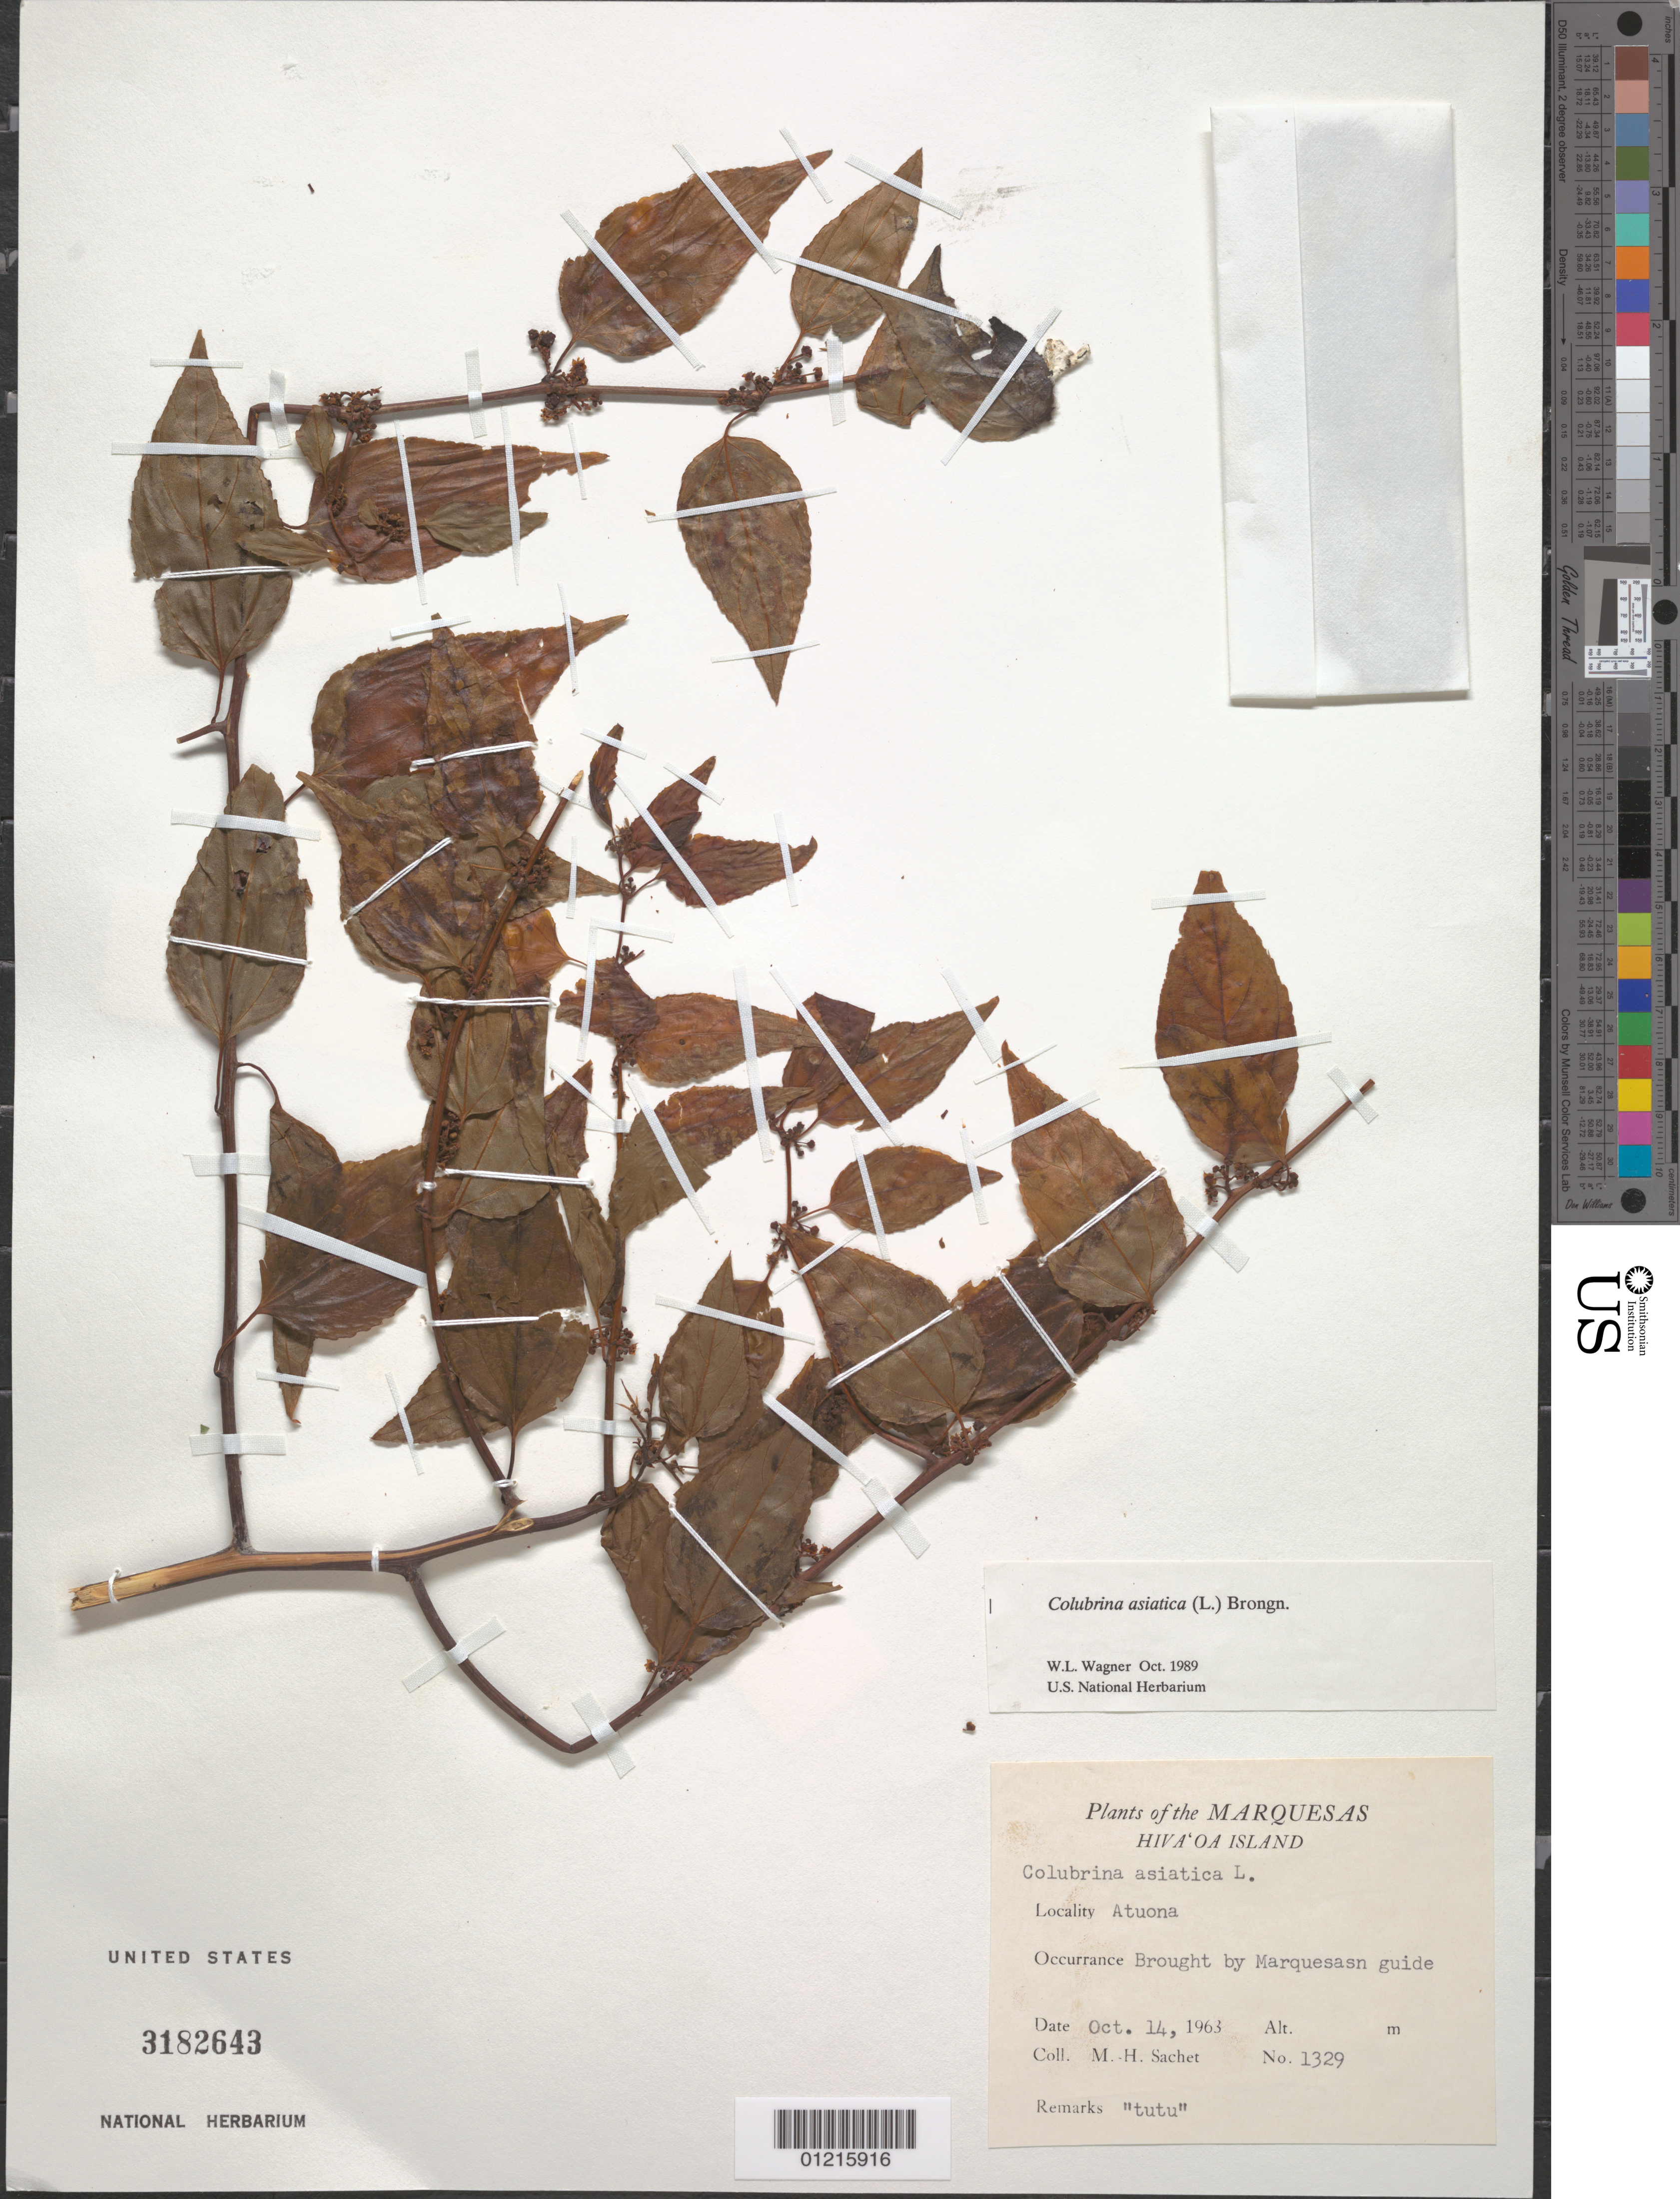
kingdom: Plantae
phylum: Tracheophyta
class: Magnoliopsida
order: Rosales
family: Rhamnaceae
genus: Colubrina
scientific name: Colubrina asiatica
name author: (L.) Brongn.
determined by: Wagner, W. L., (BOT), Smithsonian Institution - National Museum of Natural History (UNITED STATES)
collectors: M.-H. Sachet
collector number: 1329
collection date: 1963-10-14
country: French Polynesia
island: Hiva Oa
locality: Atuona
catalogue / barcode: US 3182643